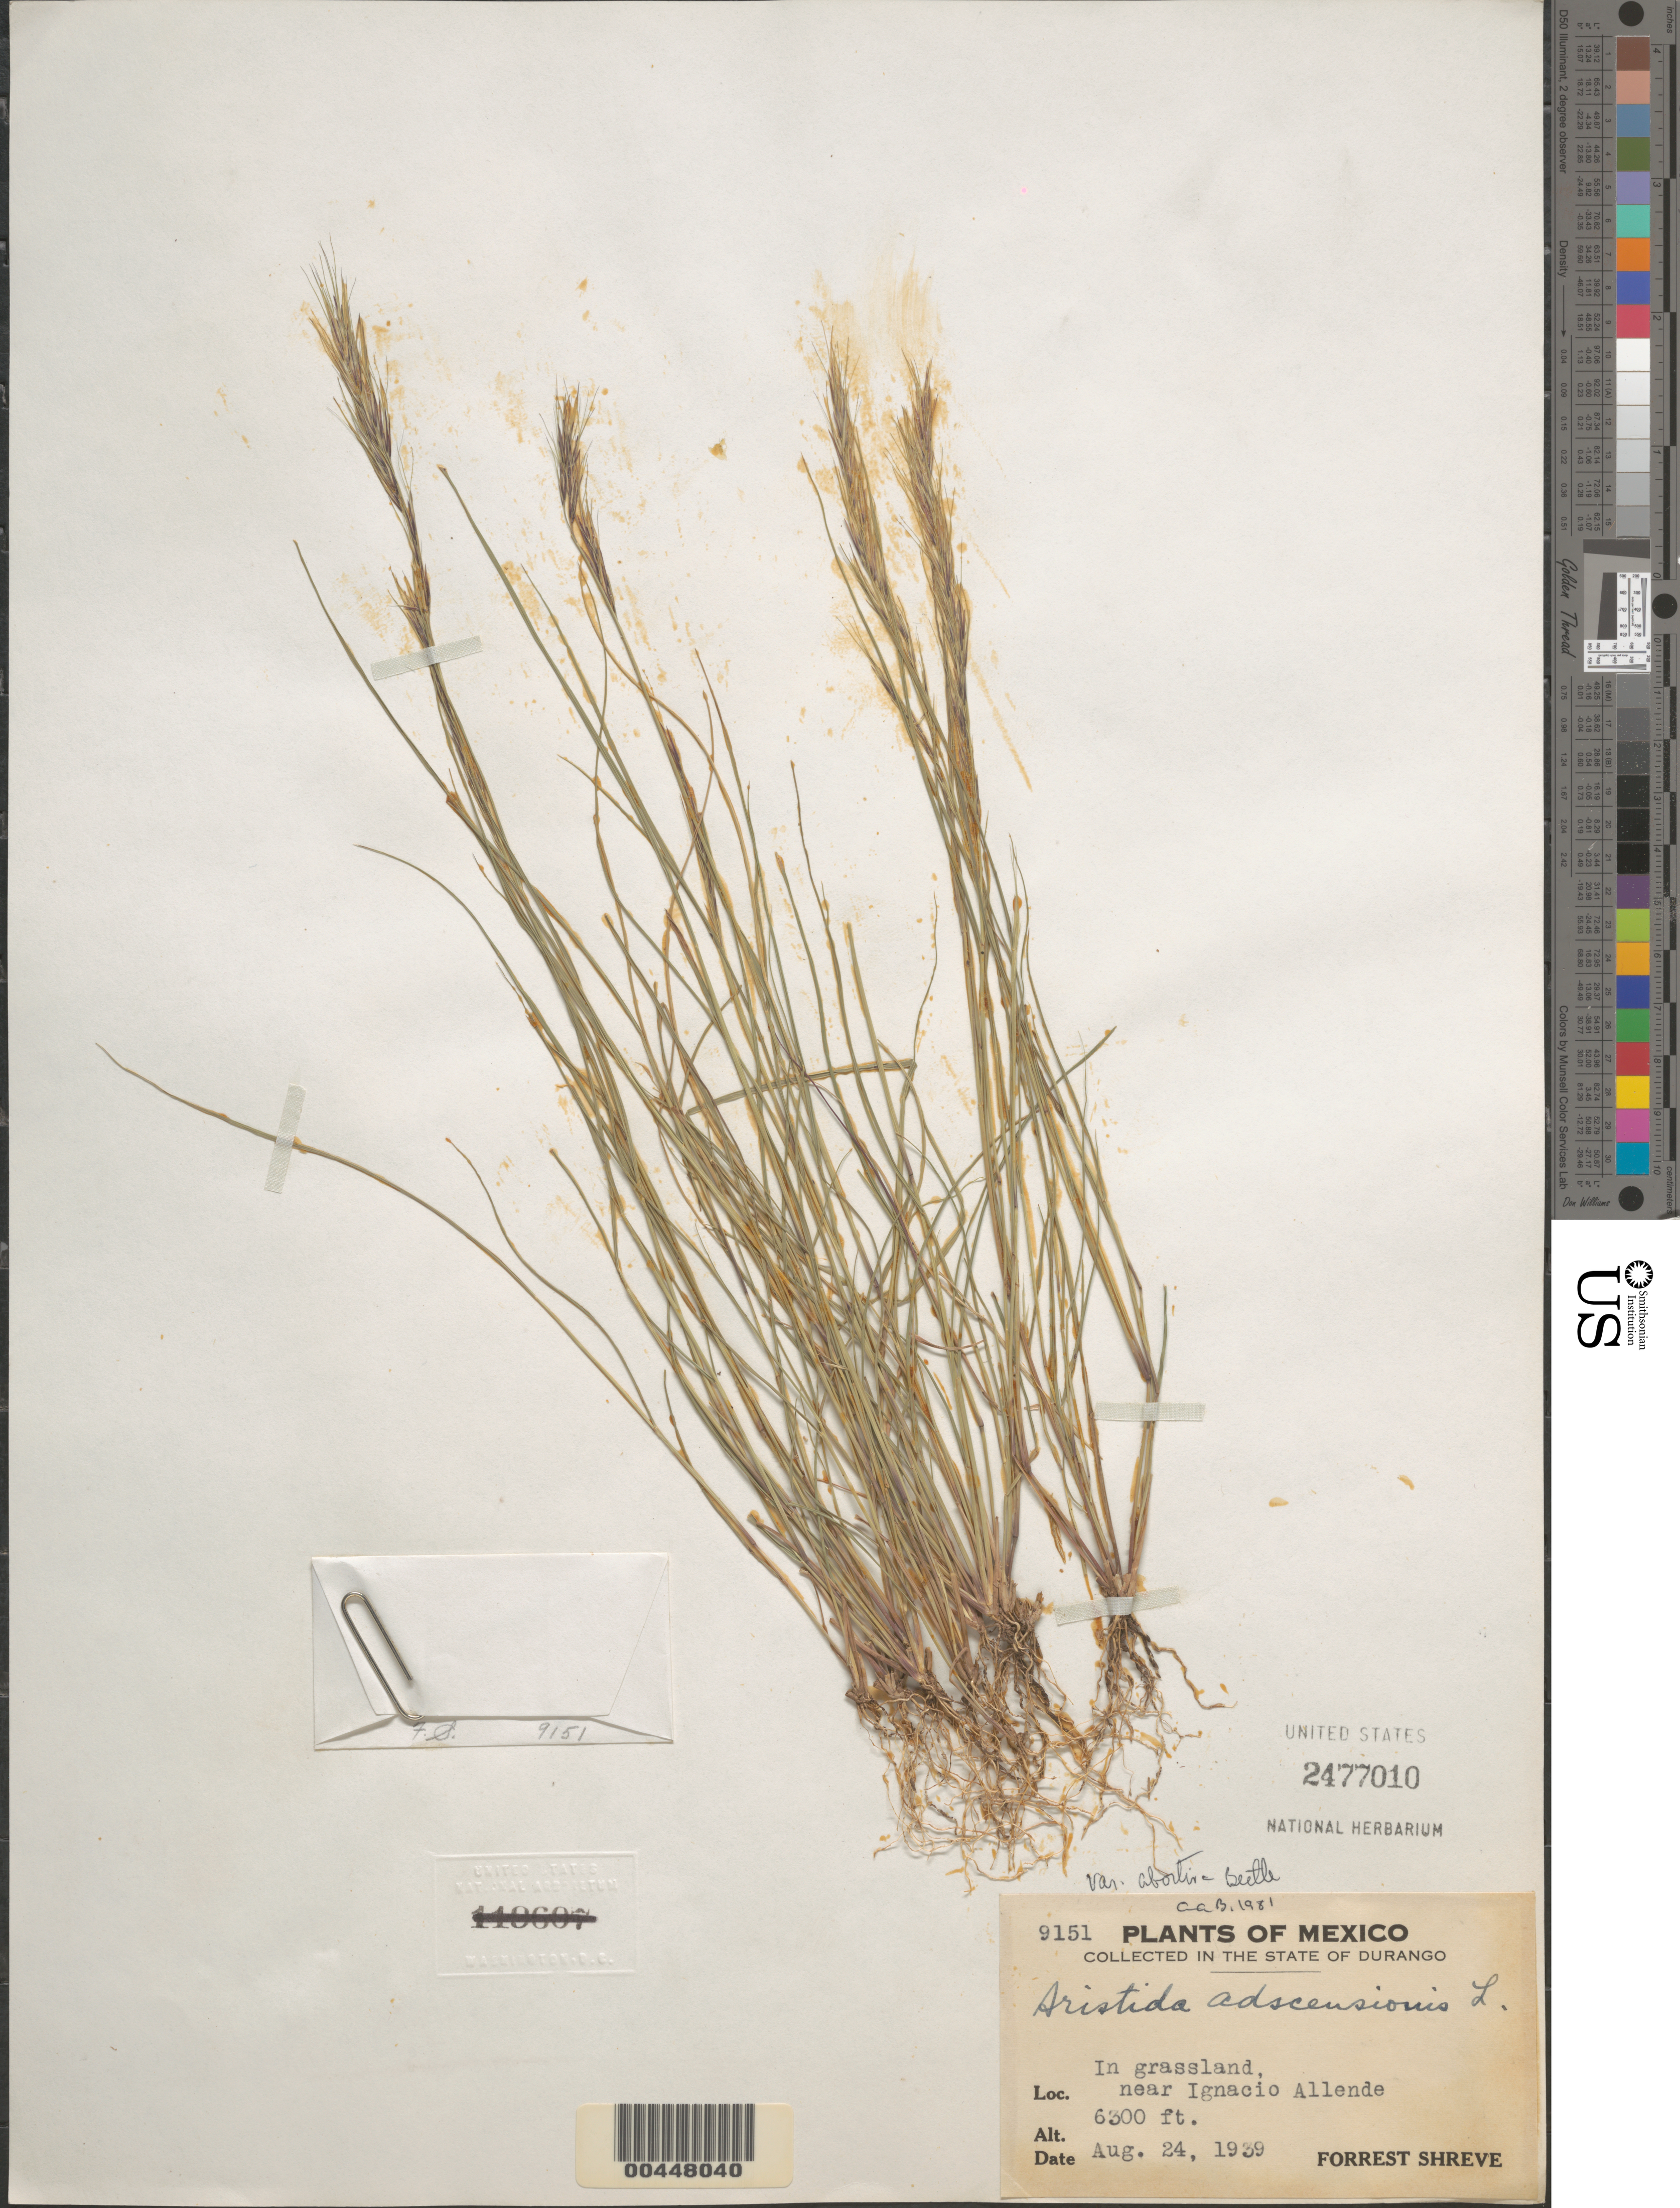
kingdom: Plantae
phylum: Tracheophyta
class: Liliopsida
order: Poales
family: Poaceae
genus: Aristida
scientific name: Aristida adscensionis var. abortiva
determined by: Beetle, O. A.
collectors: F. Shreve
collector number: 9151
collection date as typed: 24 Aug 1939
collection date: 1939-08-24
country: Mexico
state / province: Durango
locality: Near Ignacio Allende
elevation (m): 1920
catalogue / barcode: US 2477010